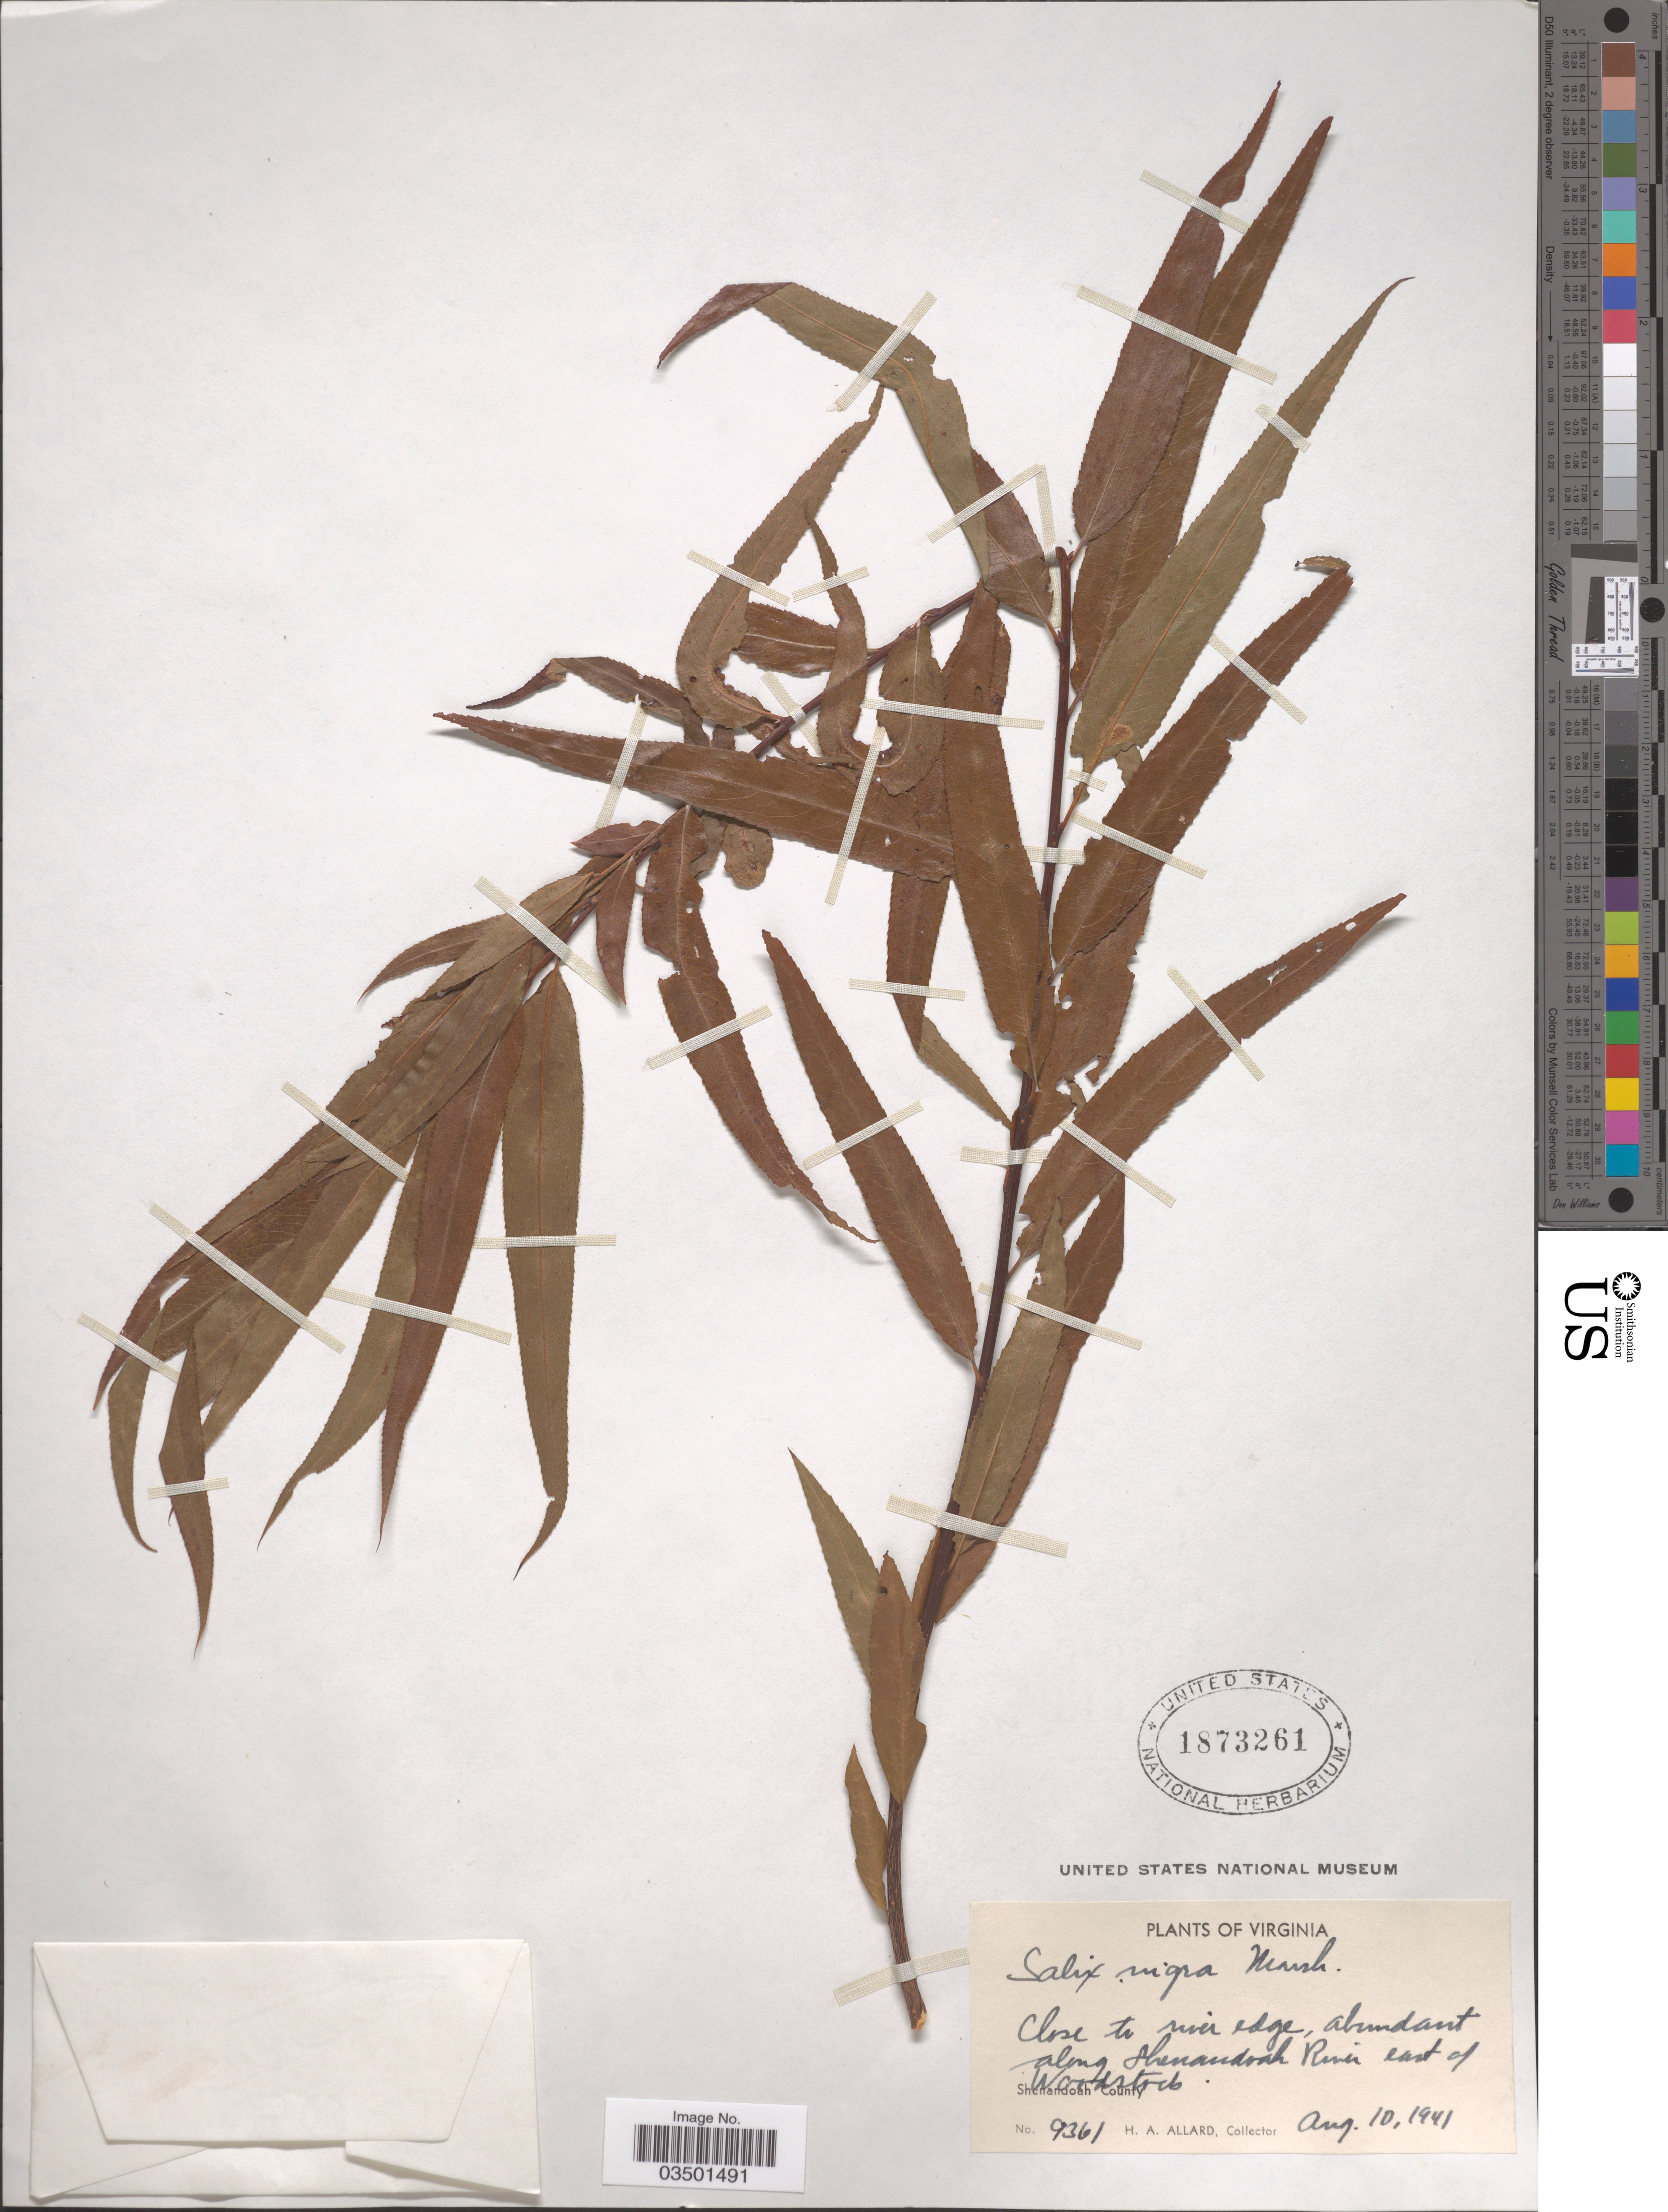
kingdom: Plantae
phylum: Tracheophyta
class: Magnoliopsida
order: Malpighiales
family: Salicaceae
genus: Salix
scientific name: Salix nigra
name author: Marshall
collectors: H. A. Allard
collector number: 9361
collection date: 1941-08-10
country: United States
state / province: Virginia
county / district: Shenandoah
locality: Close to river edge, abundant along Shenandoah River east of Woodstock. Shenandoah County.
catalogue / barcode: US 1873261